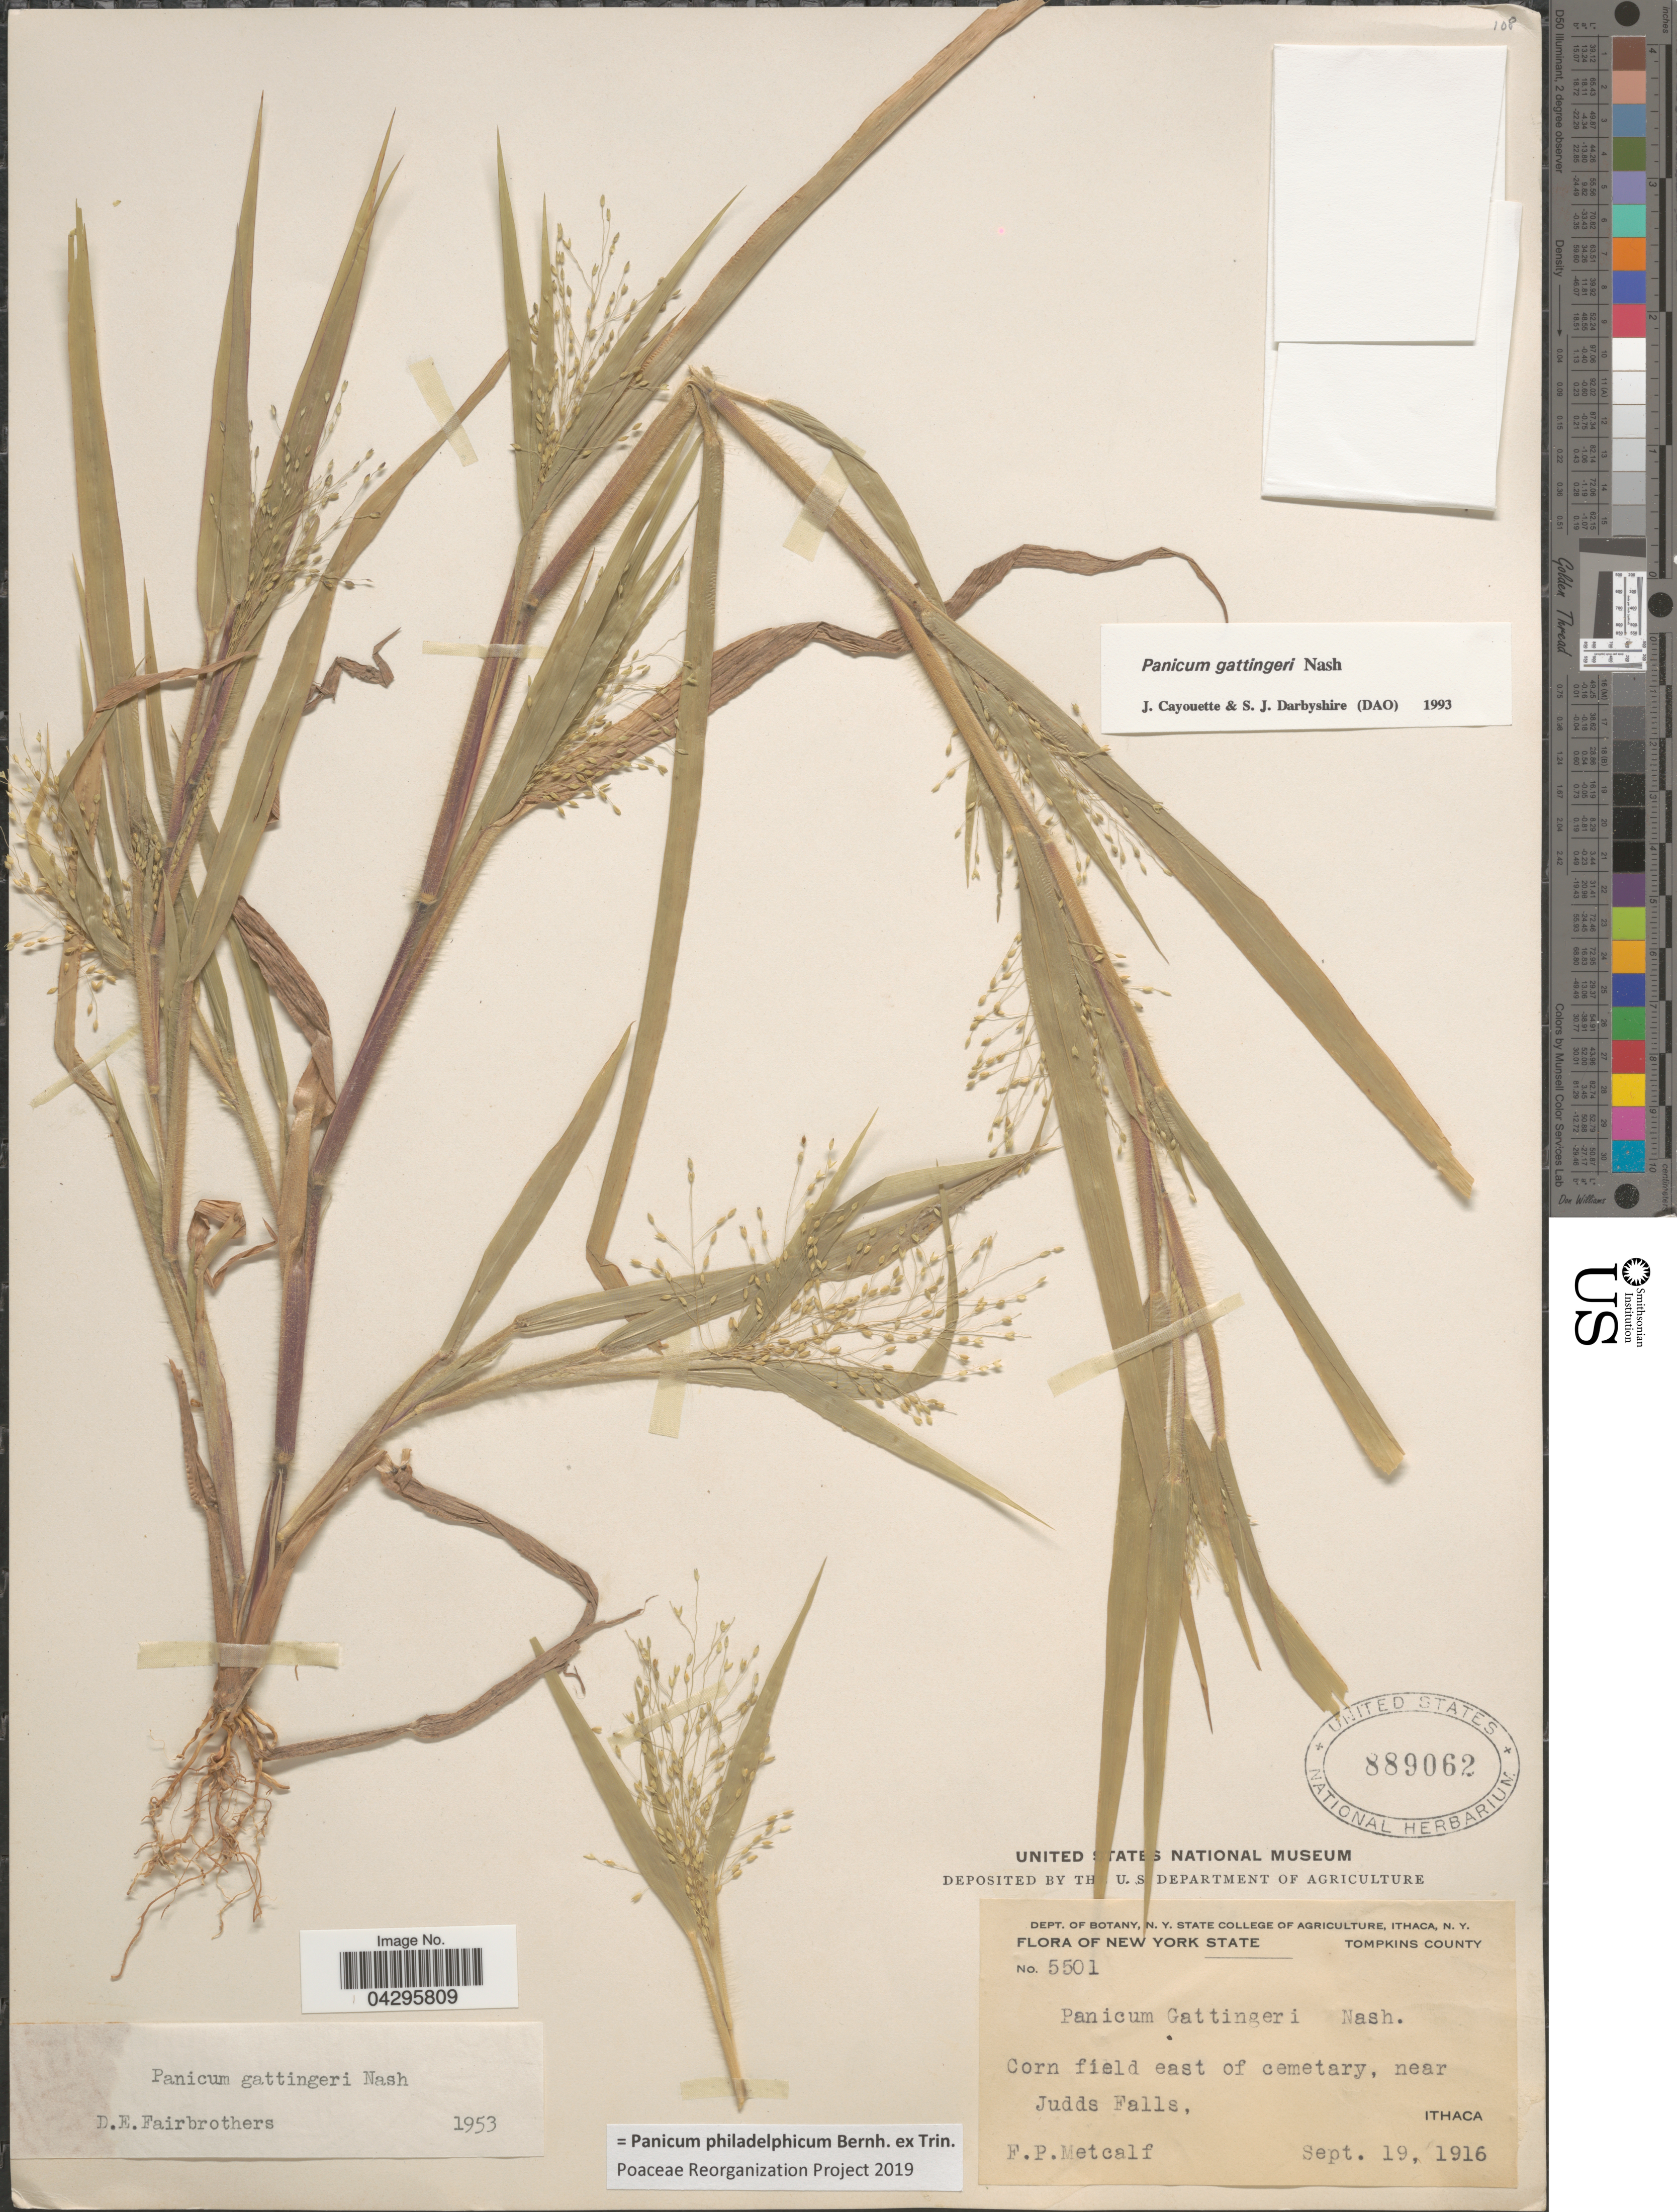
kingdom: Plantae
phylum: Tracheophyta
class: Liliopsida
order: Poales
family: Poaceae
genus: Panicum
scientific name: Panicum philadelphicum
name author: Bernh. ex Trin.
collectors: F. Metcalf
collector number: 5501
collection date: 1916-09-19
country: United States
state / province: New York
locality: Tompkins County. Corn field east of cemetary, near Judds Falls, Ithaca.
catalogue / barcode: US 889062